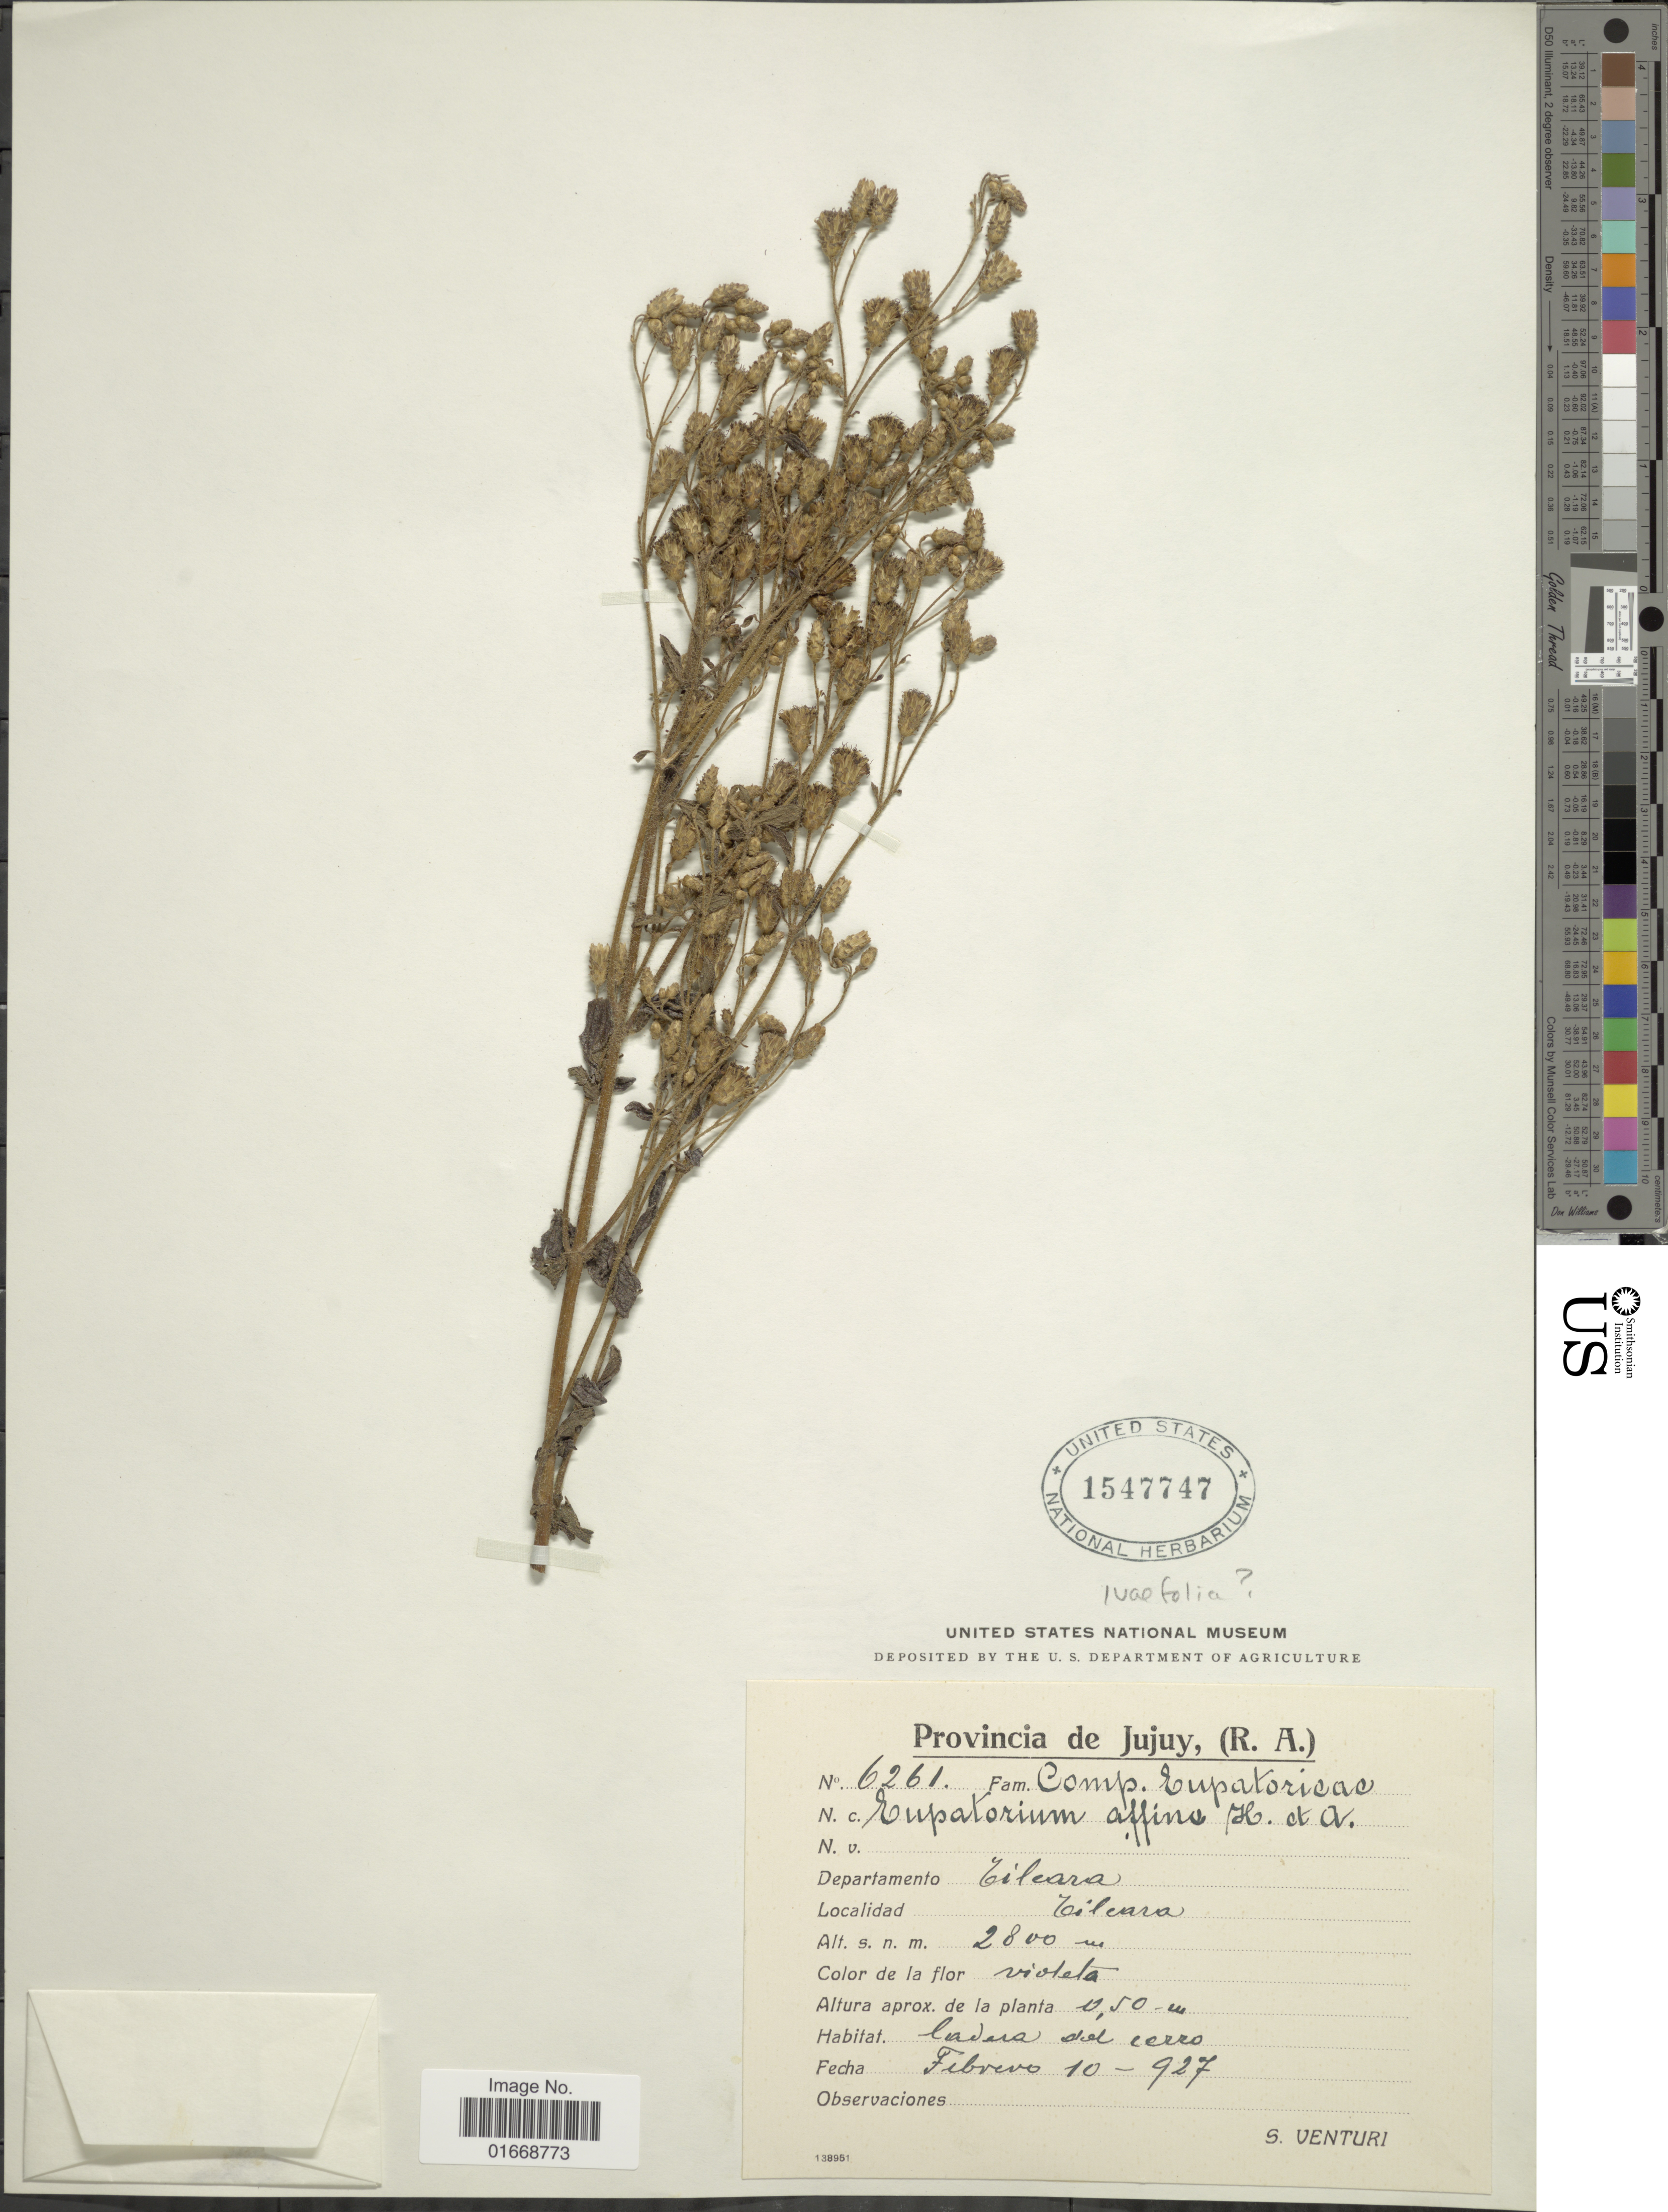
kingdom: Plantae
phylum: Tracheophyta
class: Magnoliopsida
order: Asterales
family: Asteraceae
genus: Chromolaena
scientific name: Chromolaena ivaefolia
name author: (L.) R.M. King & H. Rob.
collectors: S. Venturi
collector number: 6261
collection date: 1927-02-10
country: Argentina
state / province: Jujuy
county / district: Tilcara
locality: Tilcara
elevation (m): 2800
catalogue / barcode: US 1547747